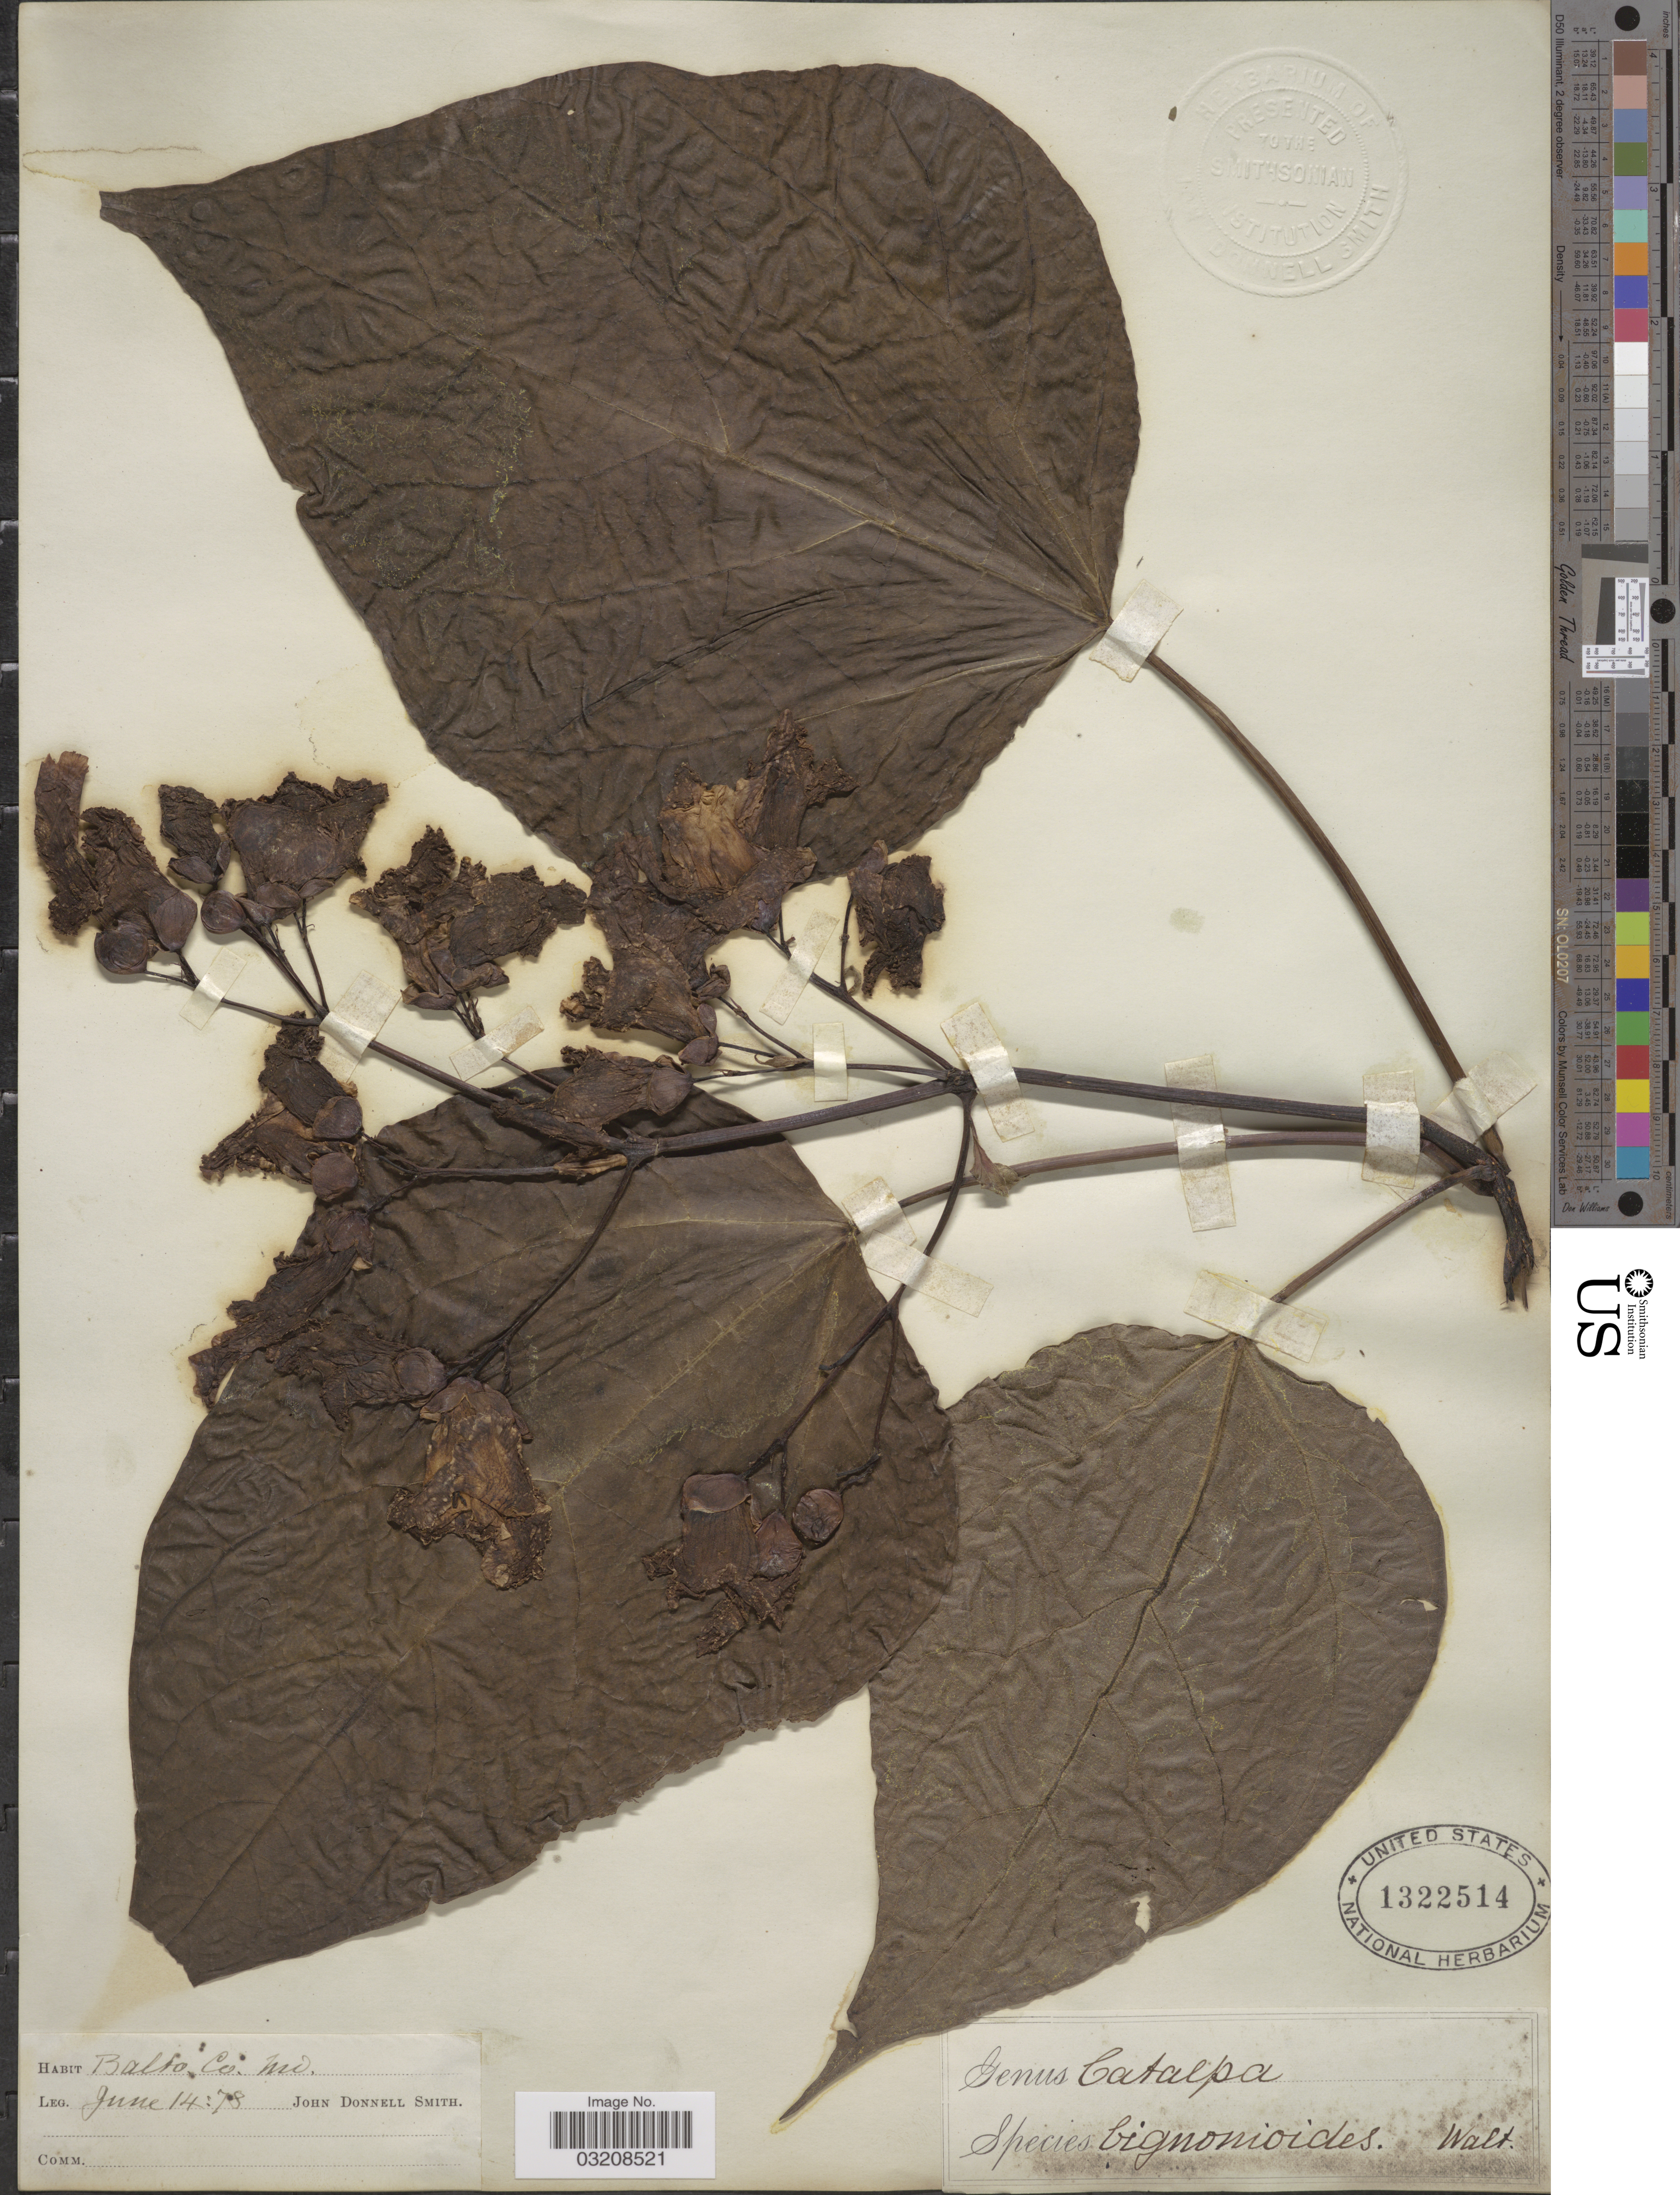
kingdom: Plantae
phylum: Tracheophyta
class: Magnoliopsida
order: Lamiales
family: Bignoniaceae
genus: Catalpa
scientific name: Catalpa bignonioides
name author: Walter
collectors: J. Donnell Smith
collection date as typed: Transcribed d/m/y: 14/6/78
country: United States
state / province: Maryland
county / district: Baltimore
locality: Balto Co. Md.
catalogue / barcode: US 1322514